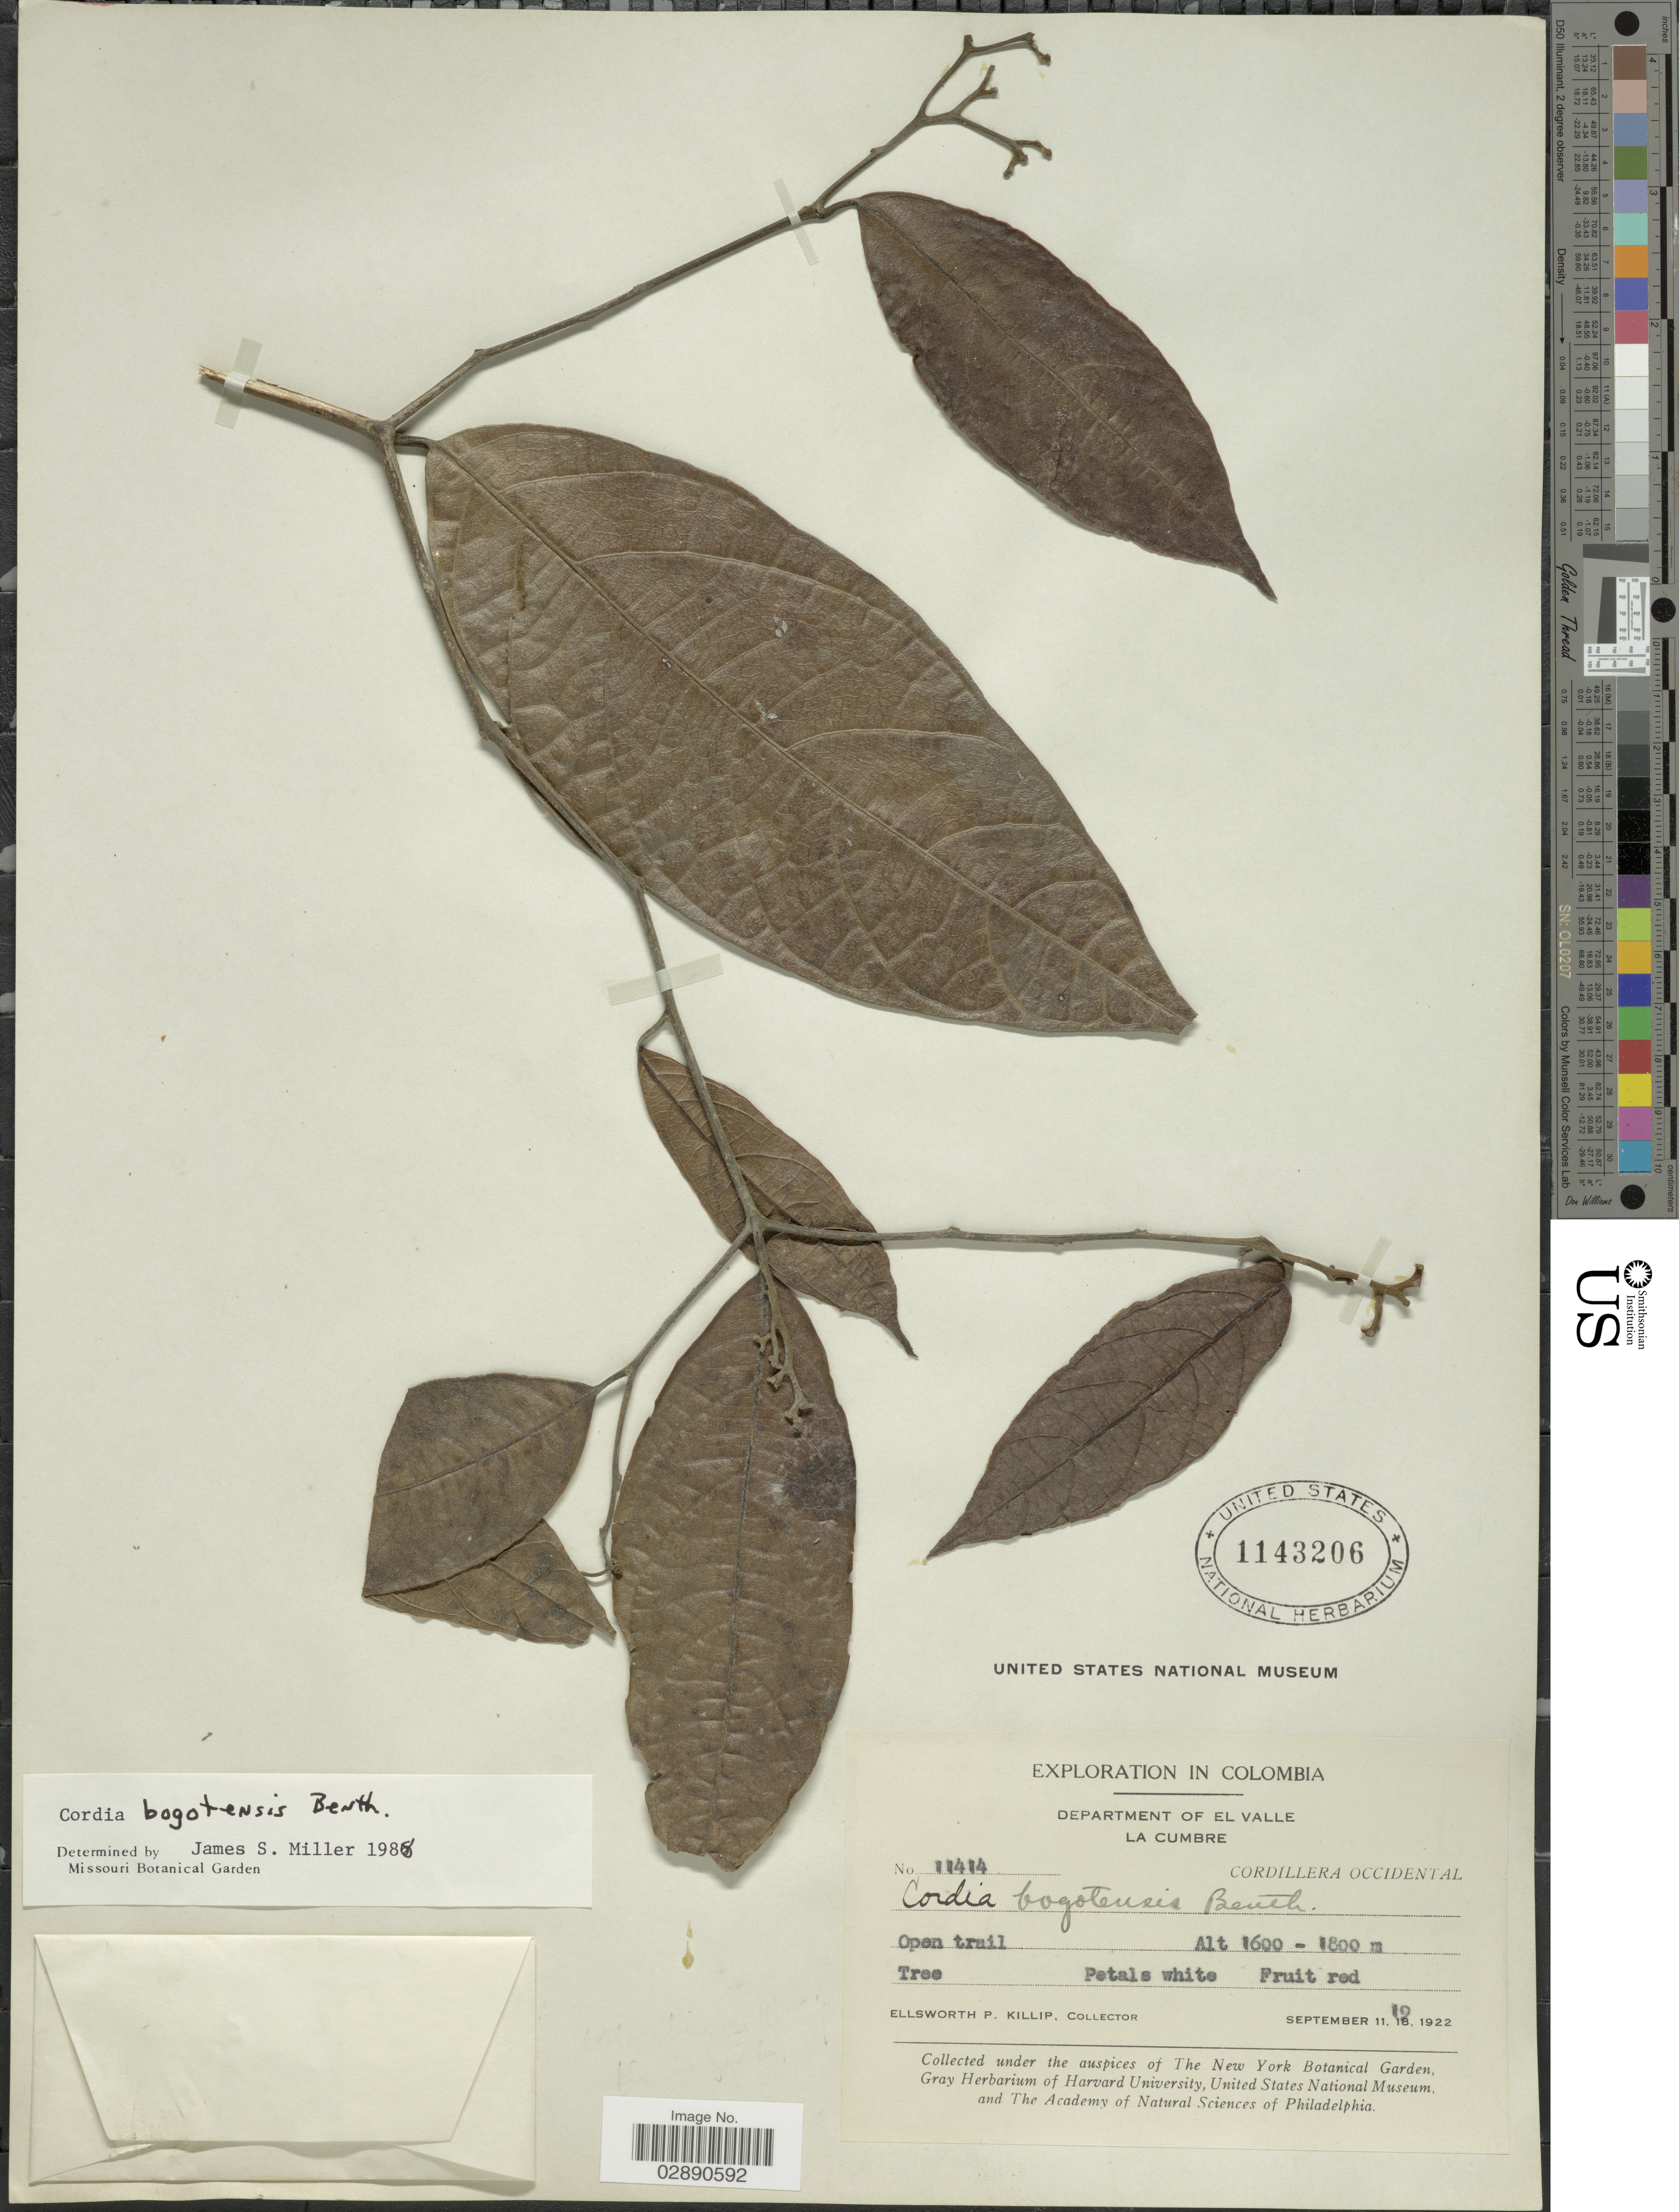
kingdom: Plantae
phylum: Tracheophyta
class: Magnoliopsida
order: Boraginales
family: Cordiaceae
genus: Cordia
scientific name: Cordia bogotensis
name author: Benth.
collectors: E. P. Killip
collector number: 11414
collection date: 1922-09-11/1922-09-19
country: Colombia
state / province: Valle del Cauca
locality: Department of el Valle. La Cumbre. Cordillera Occidental.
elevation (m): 1600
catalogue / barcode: US 1143206